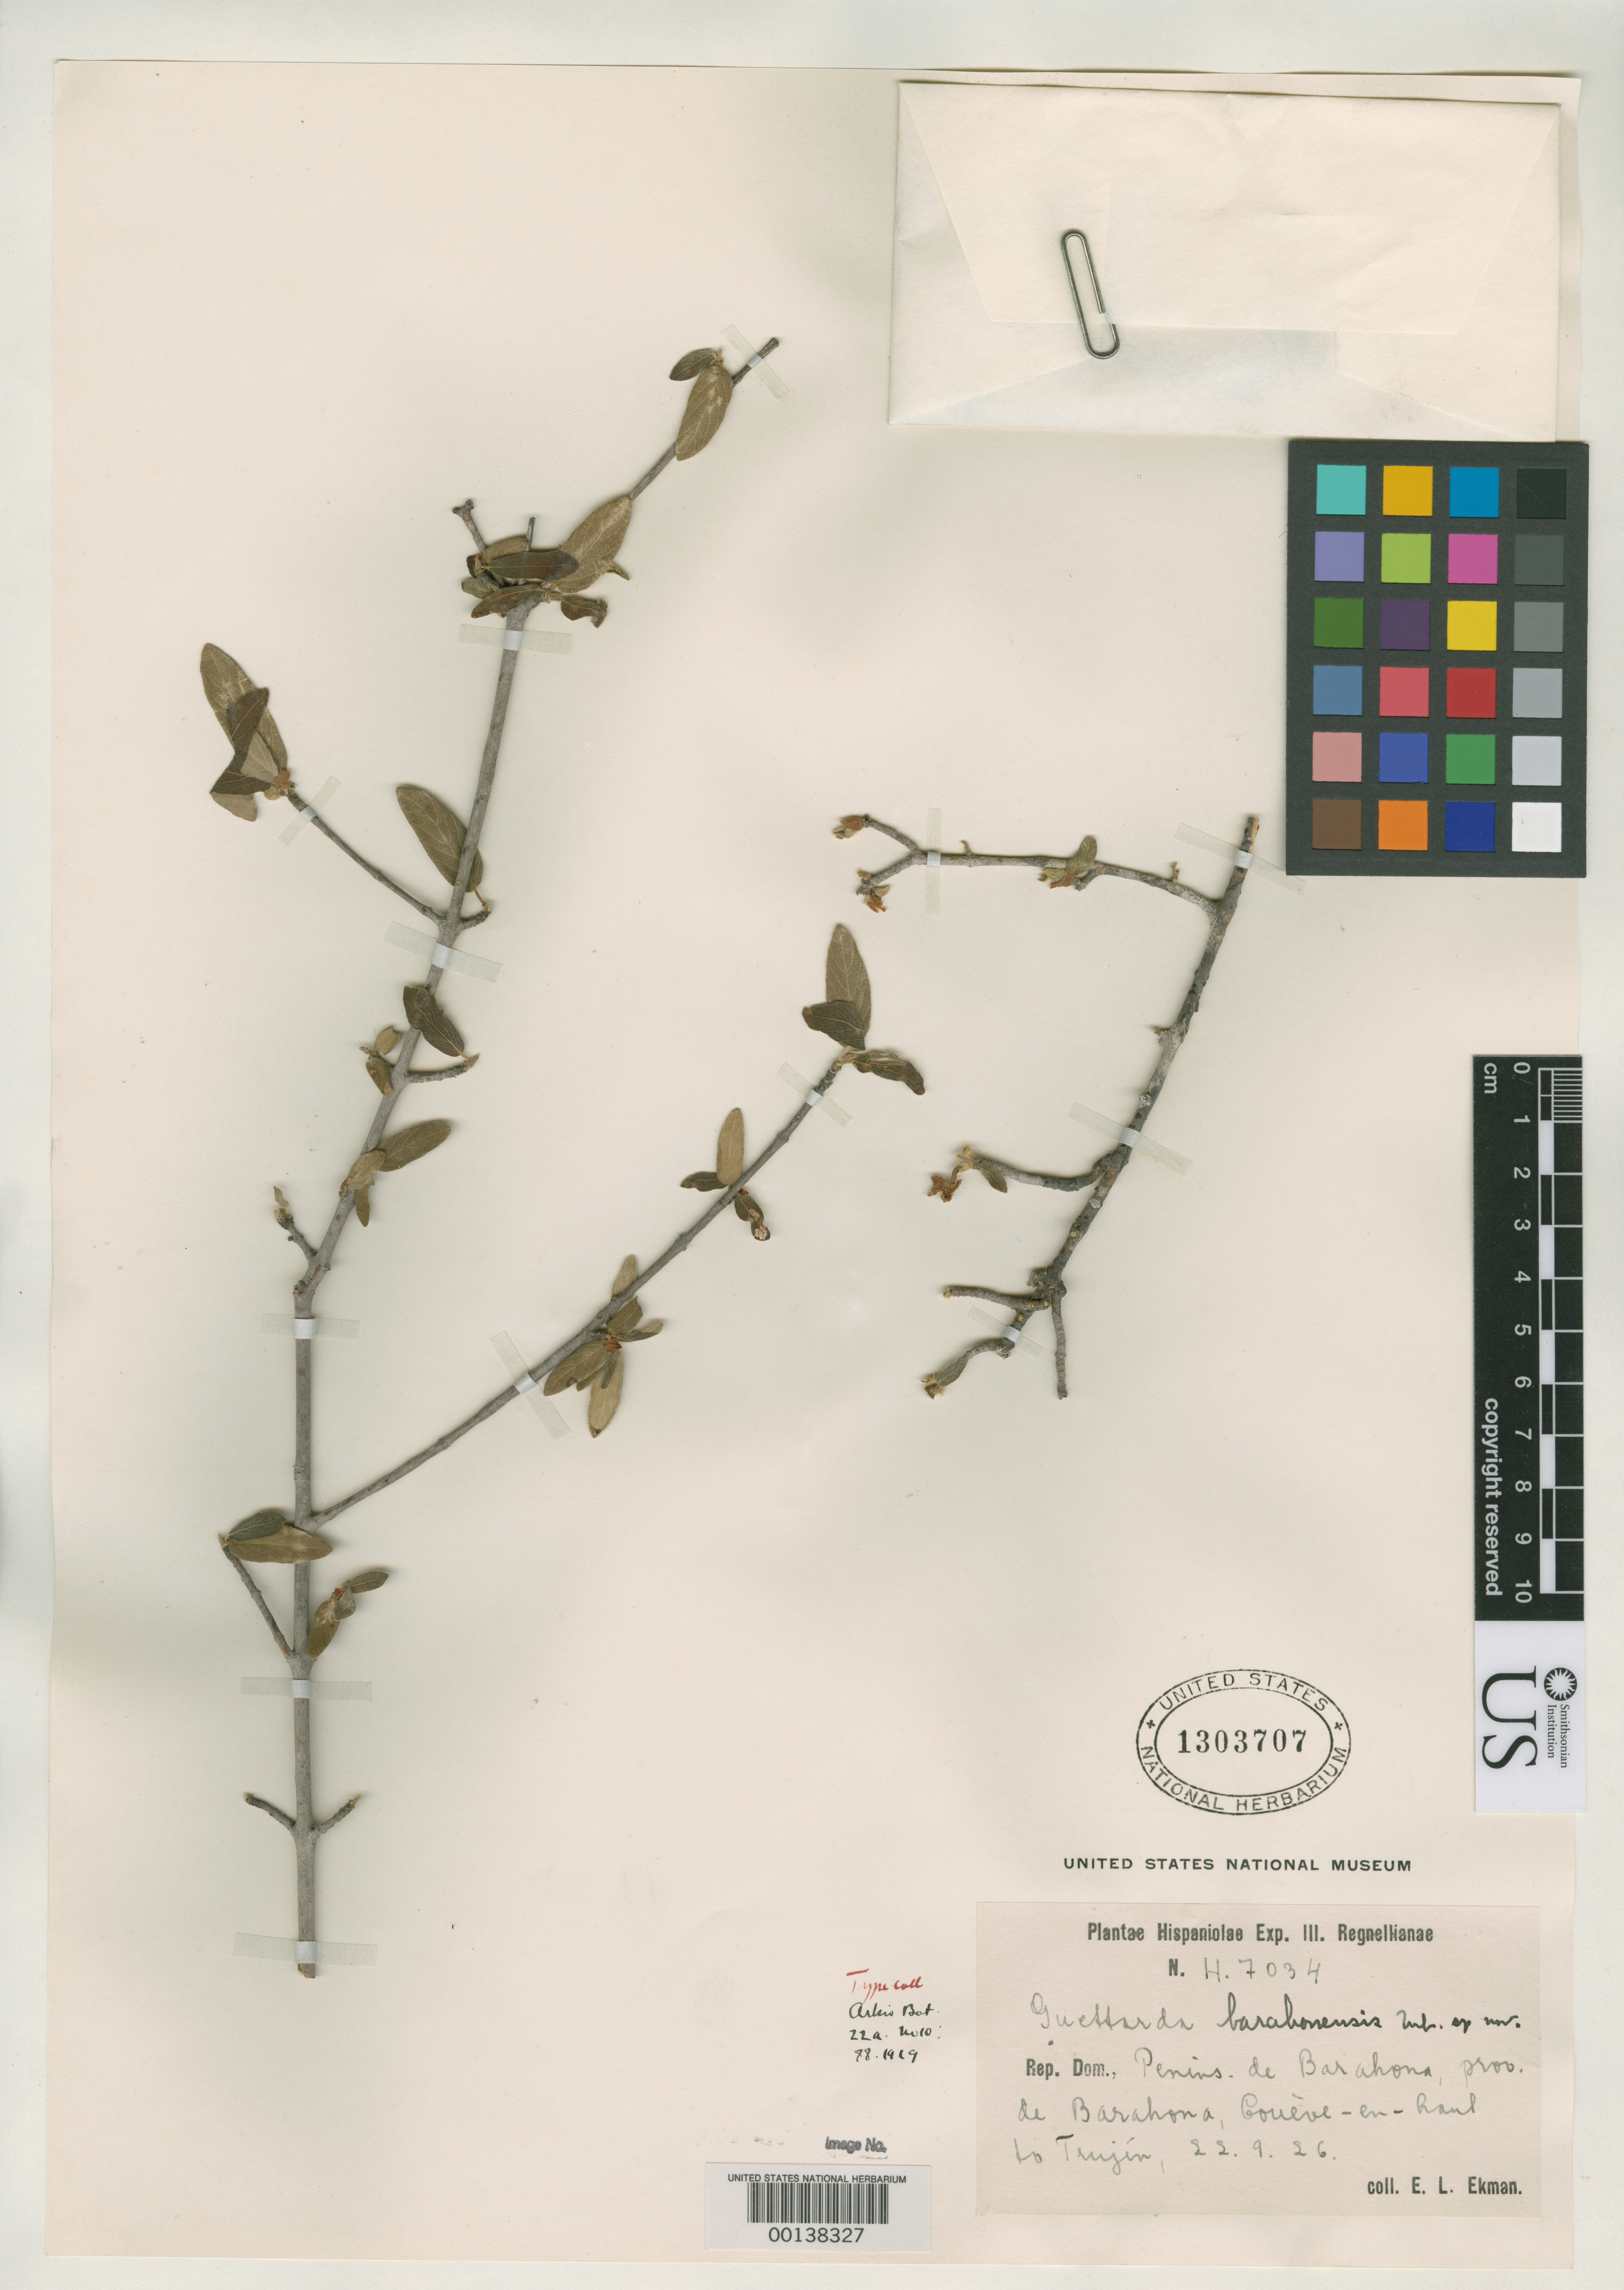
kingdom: Plantae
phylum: Tracheophyta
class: Magnoliopsida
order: Gentianales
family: Rubiaceae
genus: Guettarda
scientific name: Guettarda barahonensis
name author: Urb.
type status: Isotype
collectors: E. L. Ekman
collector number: H 7034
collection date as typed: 22 Sep 1926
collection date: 1926-09-22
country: Dominican Republic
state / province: Barahona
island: Hispaniola Island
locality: Coueve-en-haut, Trujin.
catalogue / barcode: US 1303707